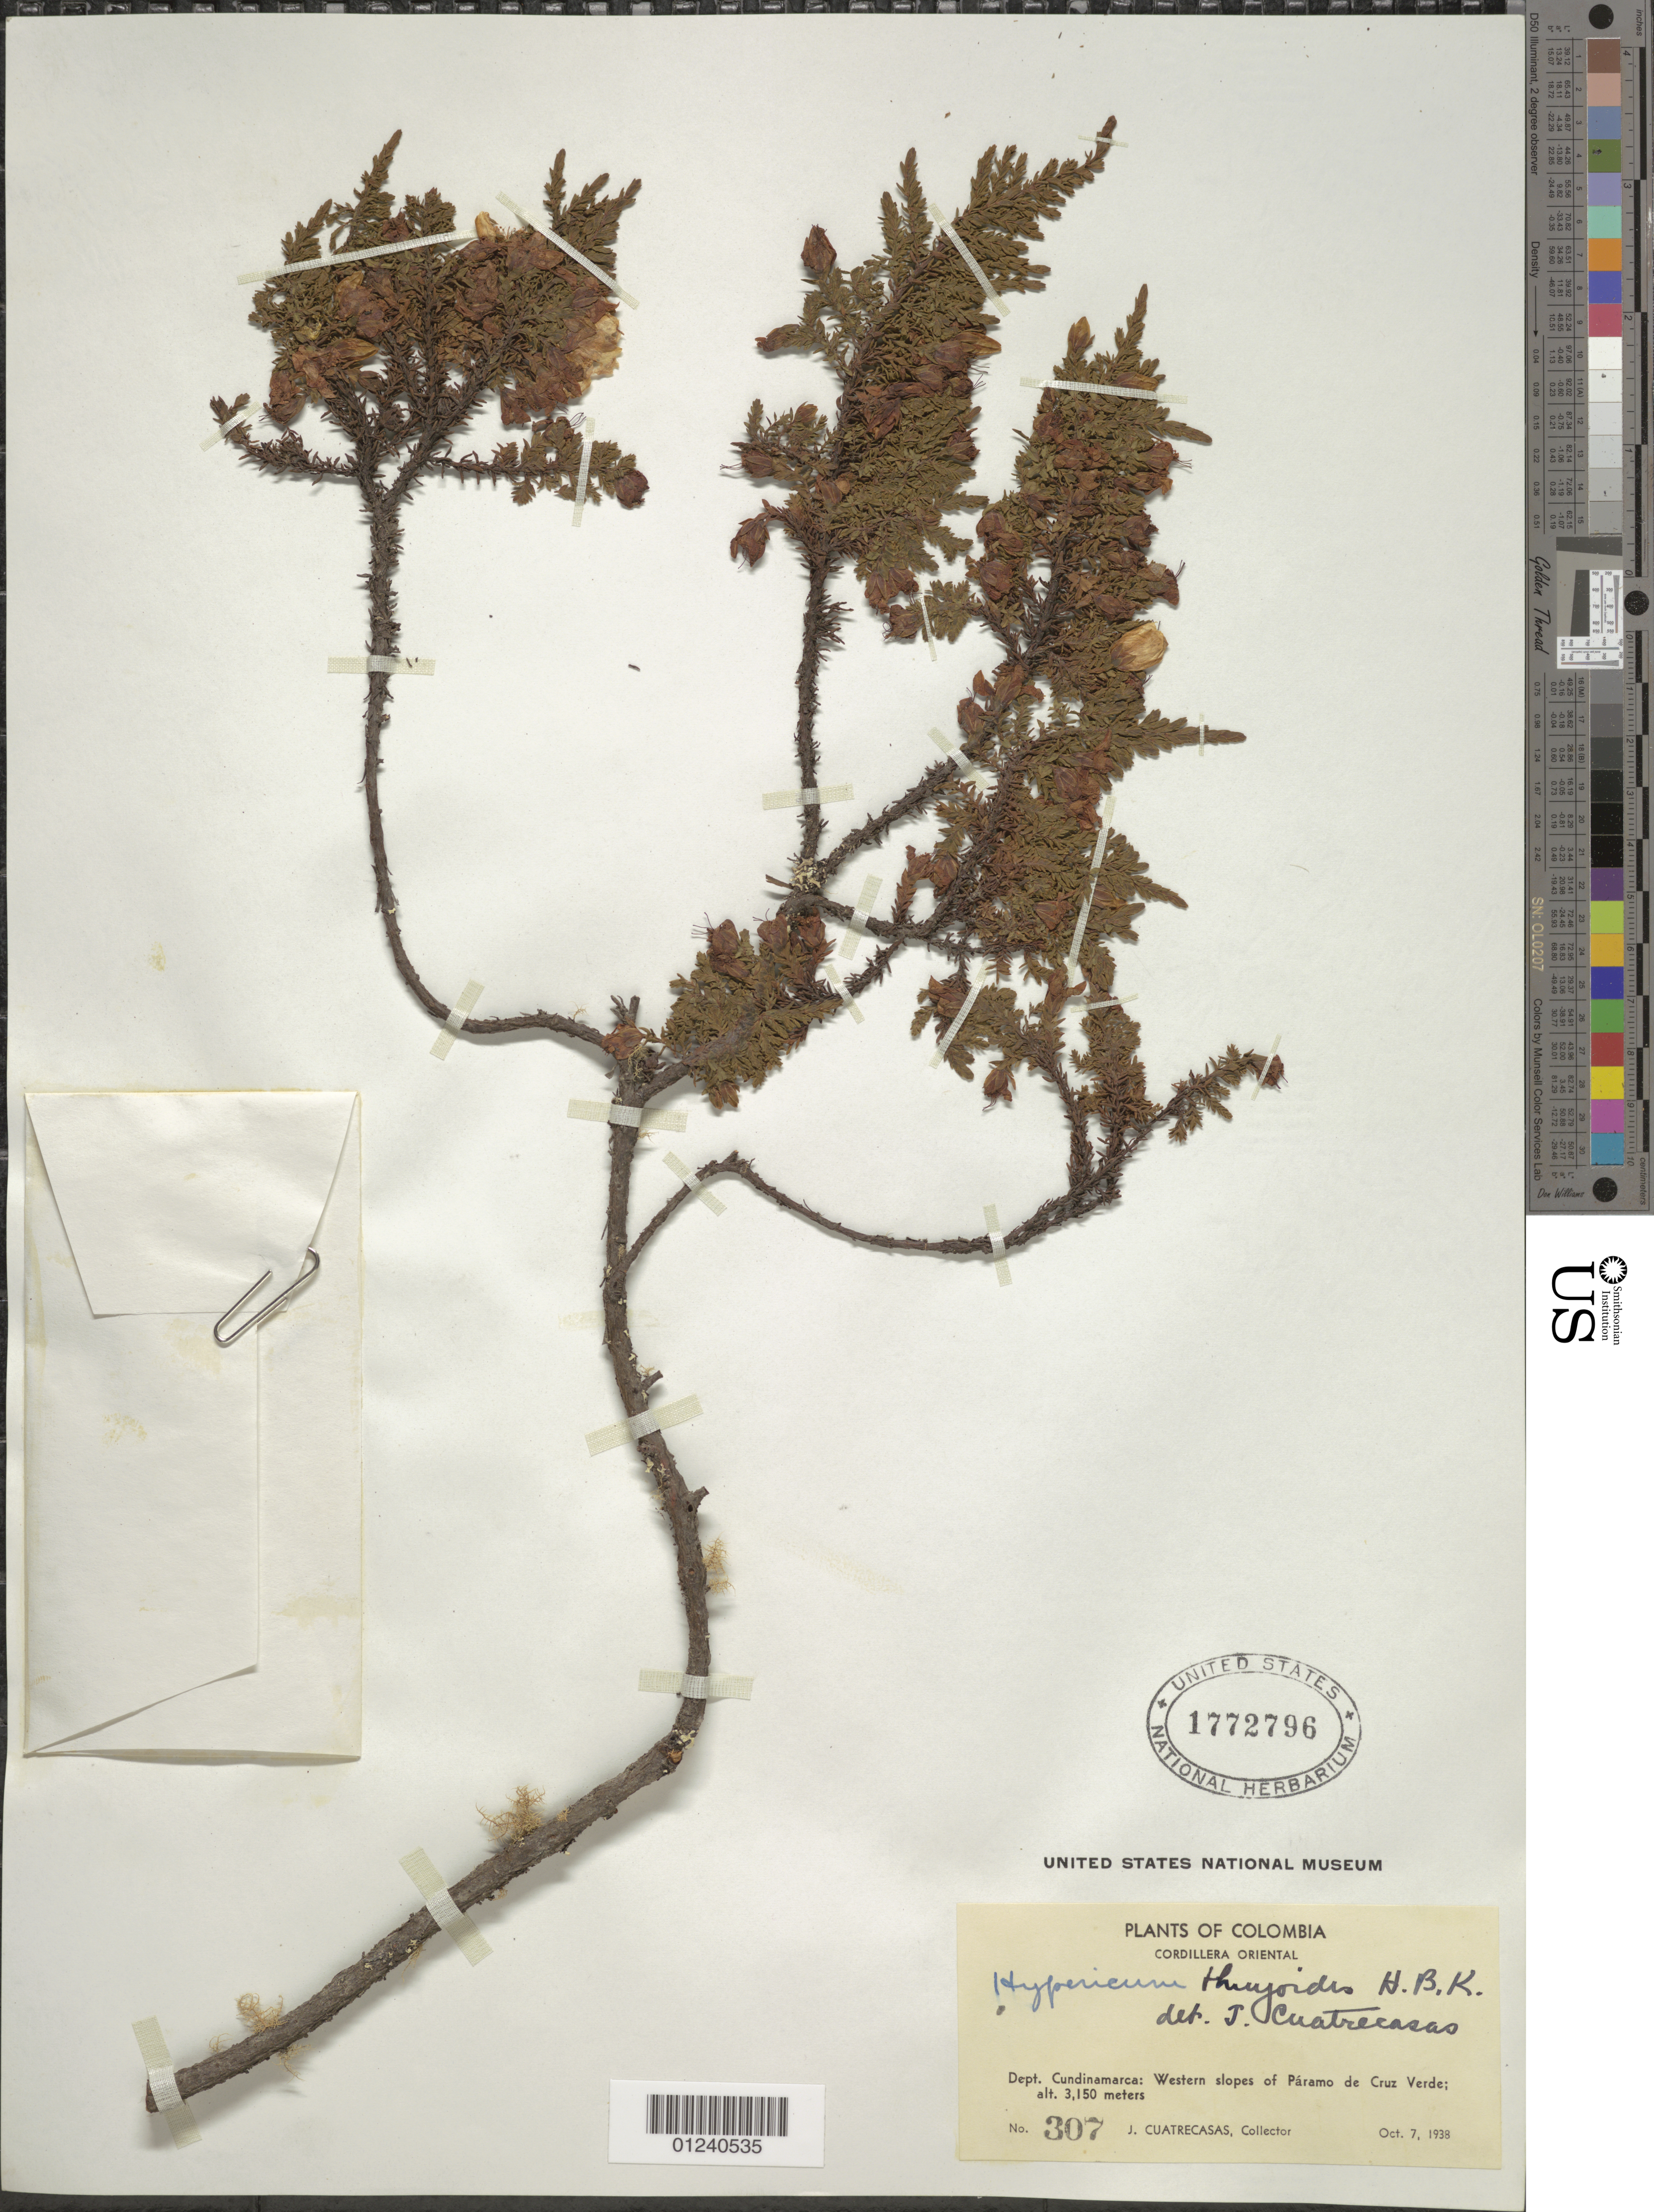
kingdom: Plantae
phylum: Tracheophyta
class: Magnoliopsida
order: Malpighiales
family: Hypericaceae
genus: Hypericum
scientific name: Hypericum thuyoides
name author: Kunth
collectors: J. Cuatrecasas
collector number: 307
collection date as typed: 07 Oct 1938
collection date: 1938-10-07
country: Colombia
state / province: Cundinamarca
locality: W slopes of Paramo de Cruz Verde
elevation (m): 3150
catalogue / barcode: US 1772796